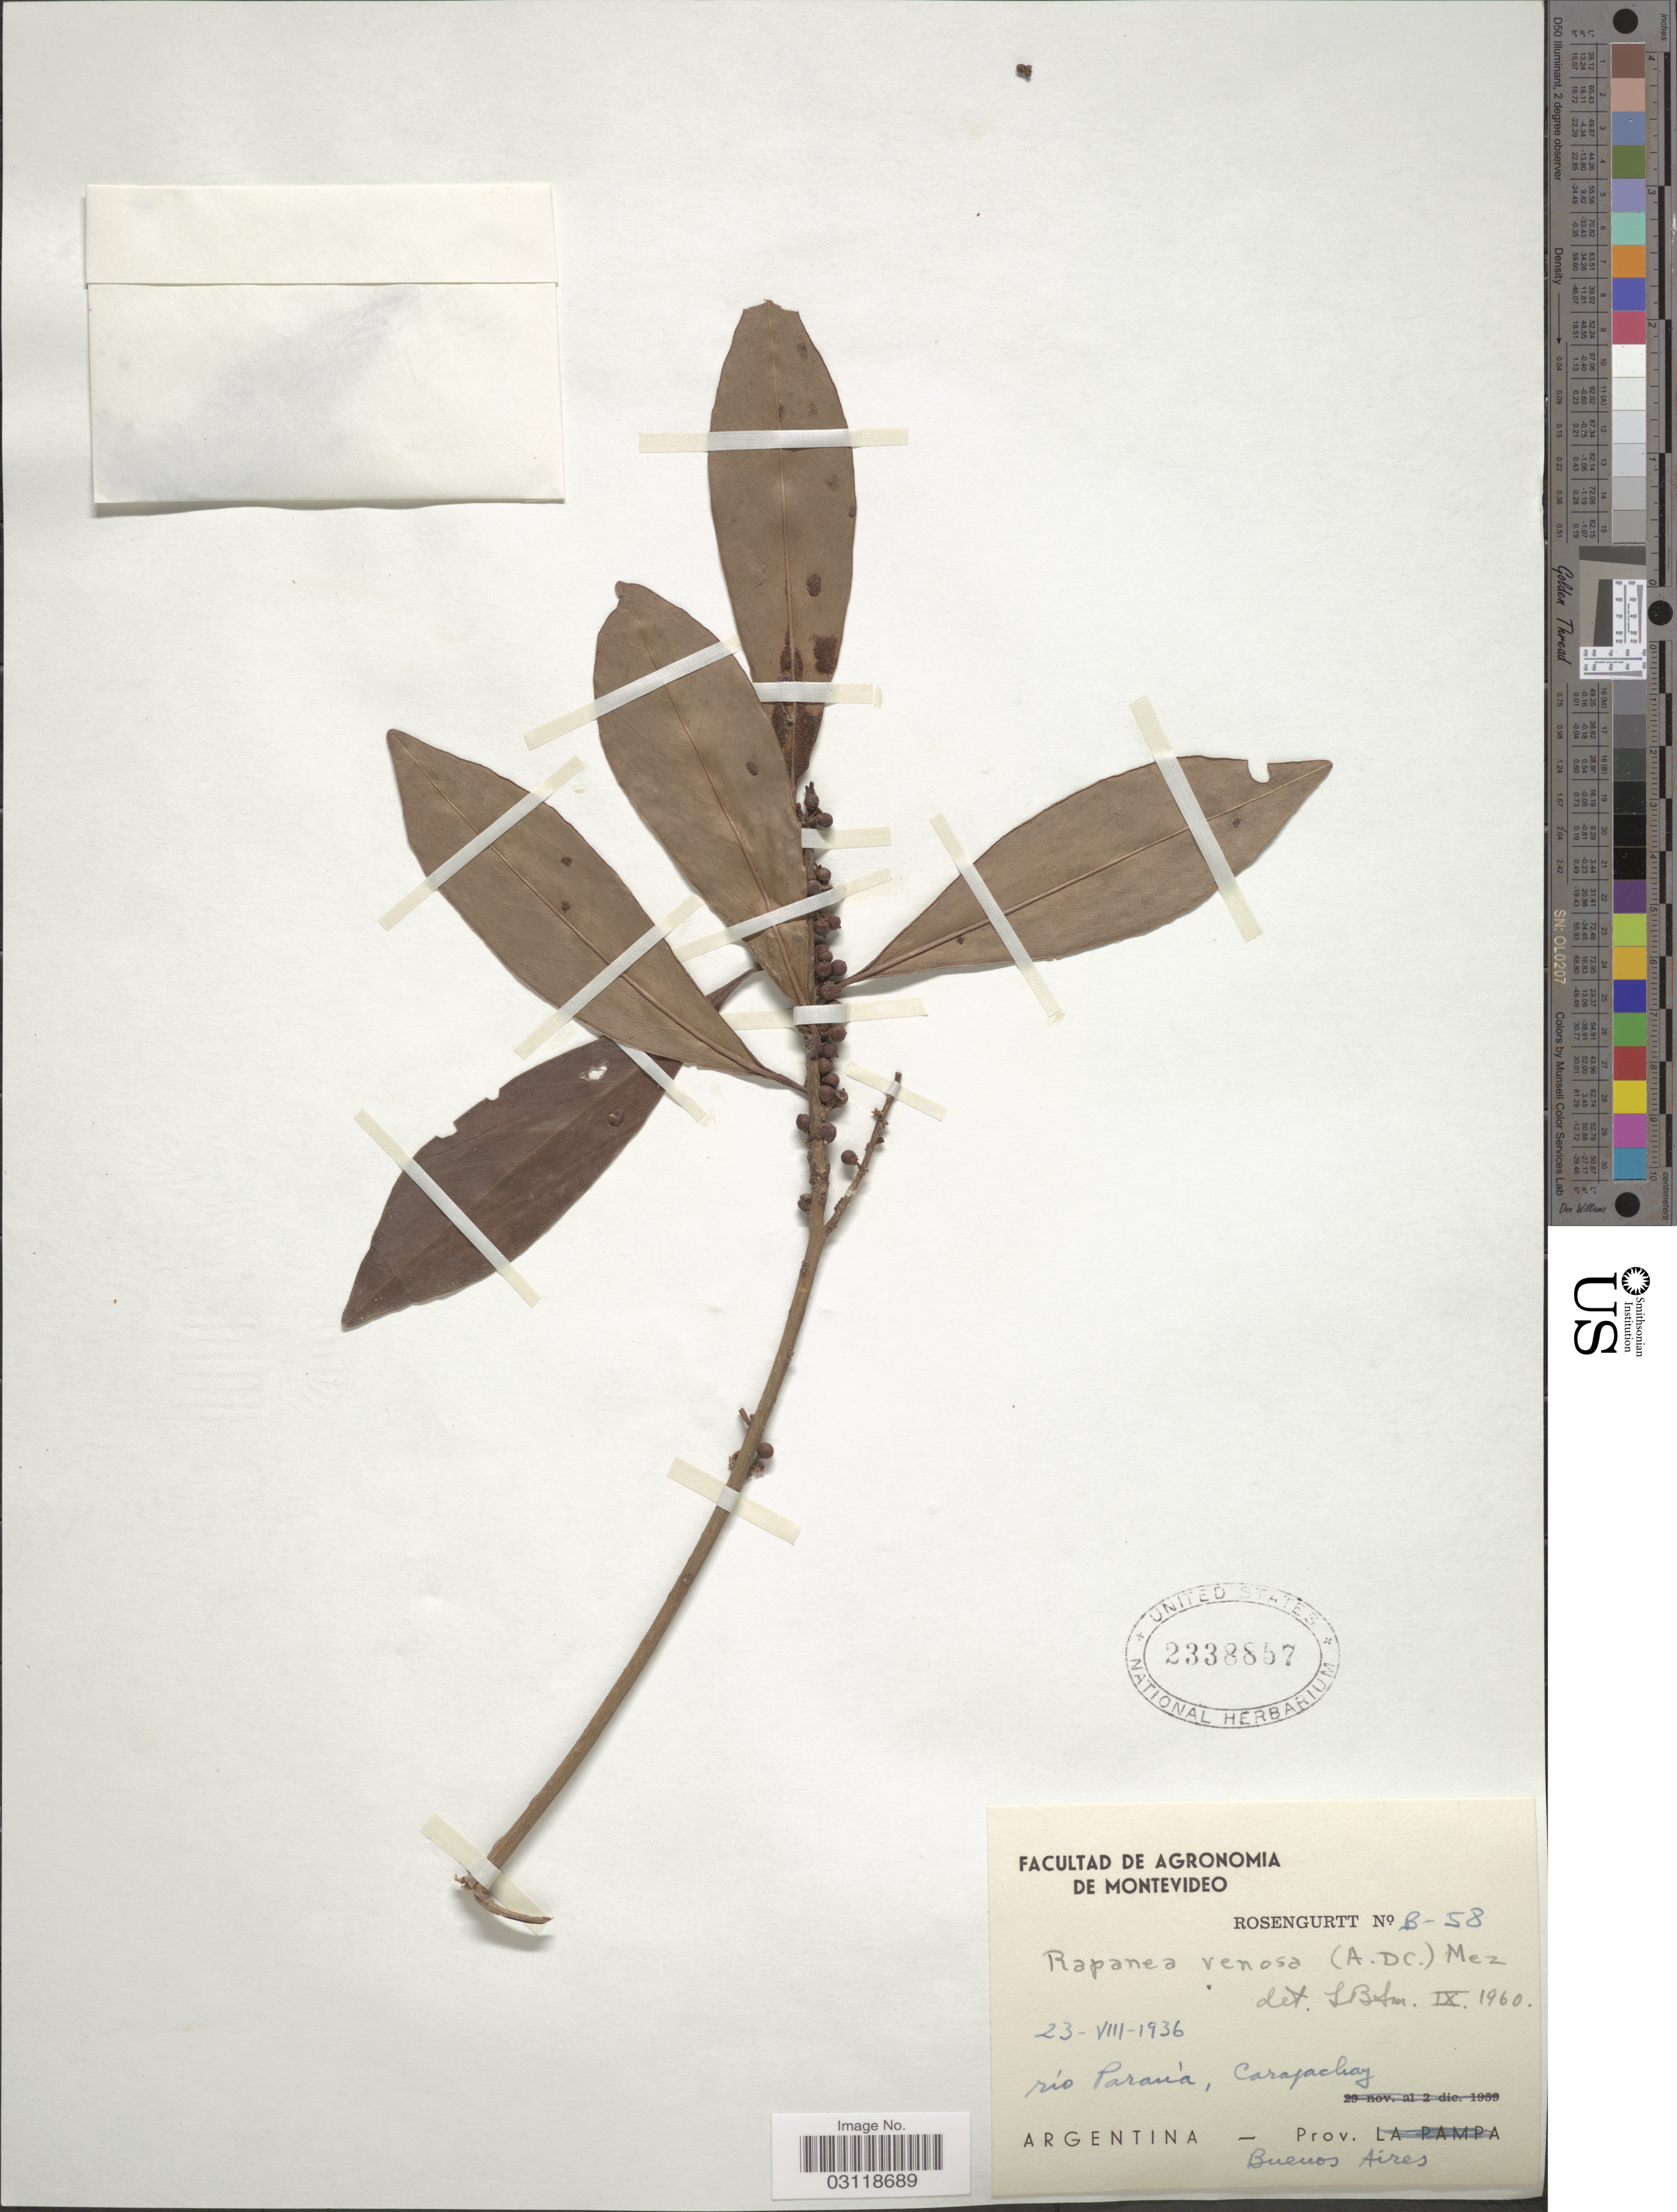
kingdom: Plantae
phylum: Tracheophyta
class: Magnoliopsida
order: Ericales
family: Primulaceae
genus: Rapanea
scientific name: Rapanea venosa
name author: (A. DC.) Mez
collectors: Rosengurtt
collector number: B-58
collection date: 1936-08-23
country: Argentina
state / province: Buenos Aires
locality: Río Paraná, Carapachay. Prov. Buenos Aires.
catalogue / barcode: US 2338857